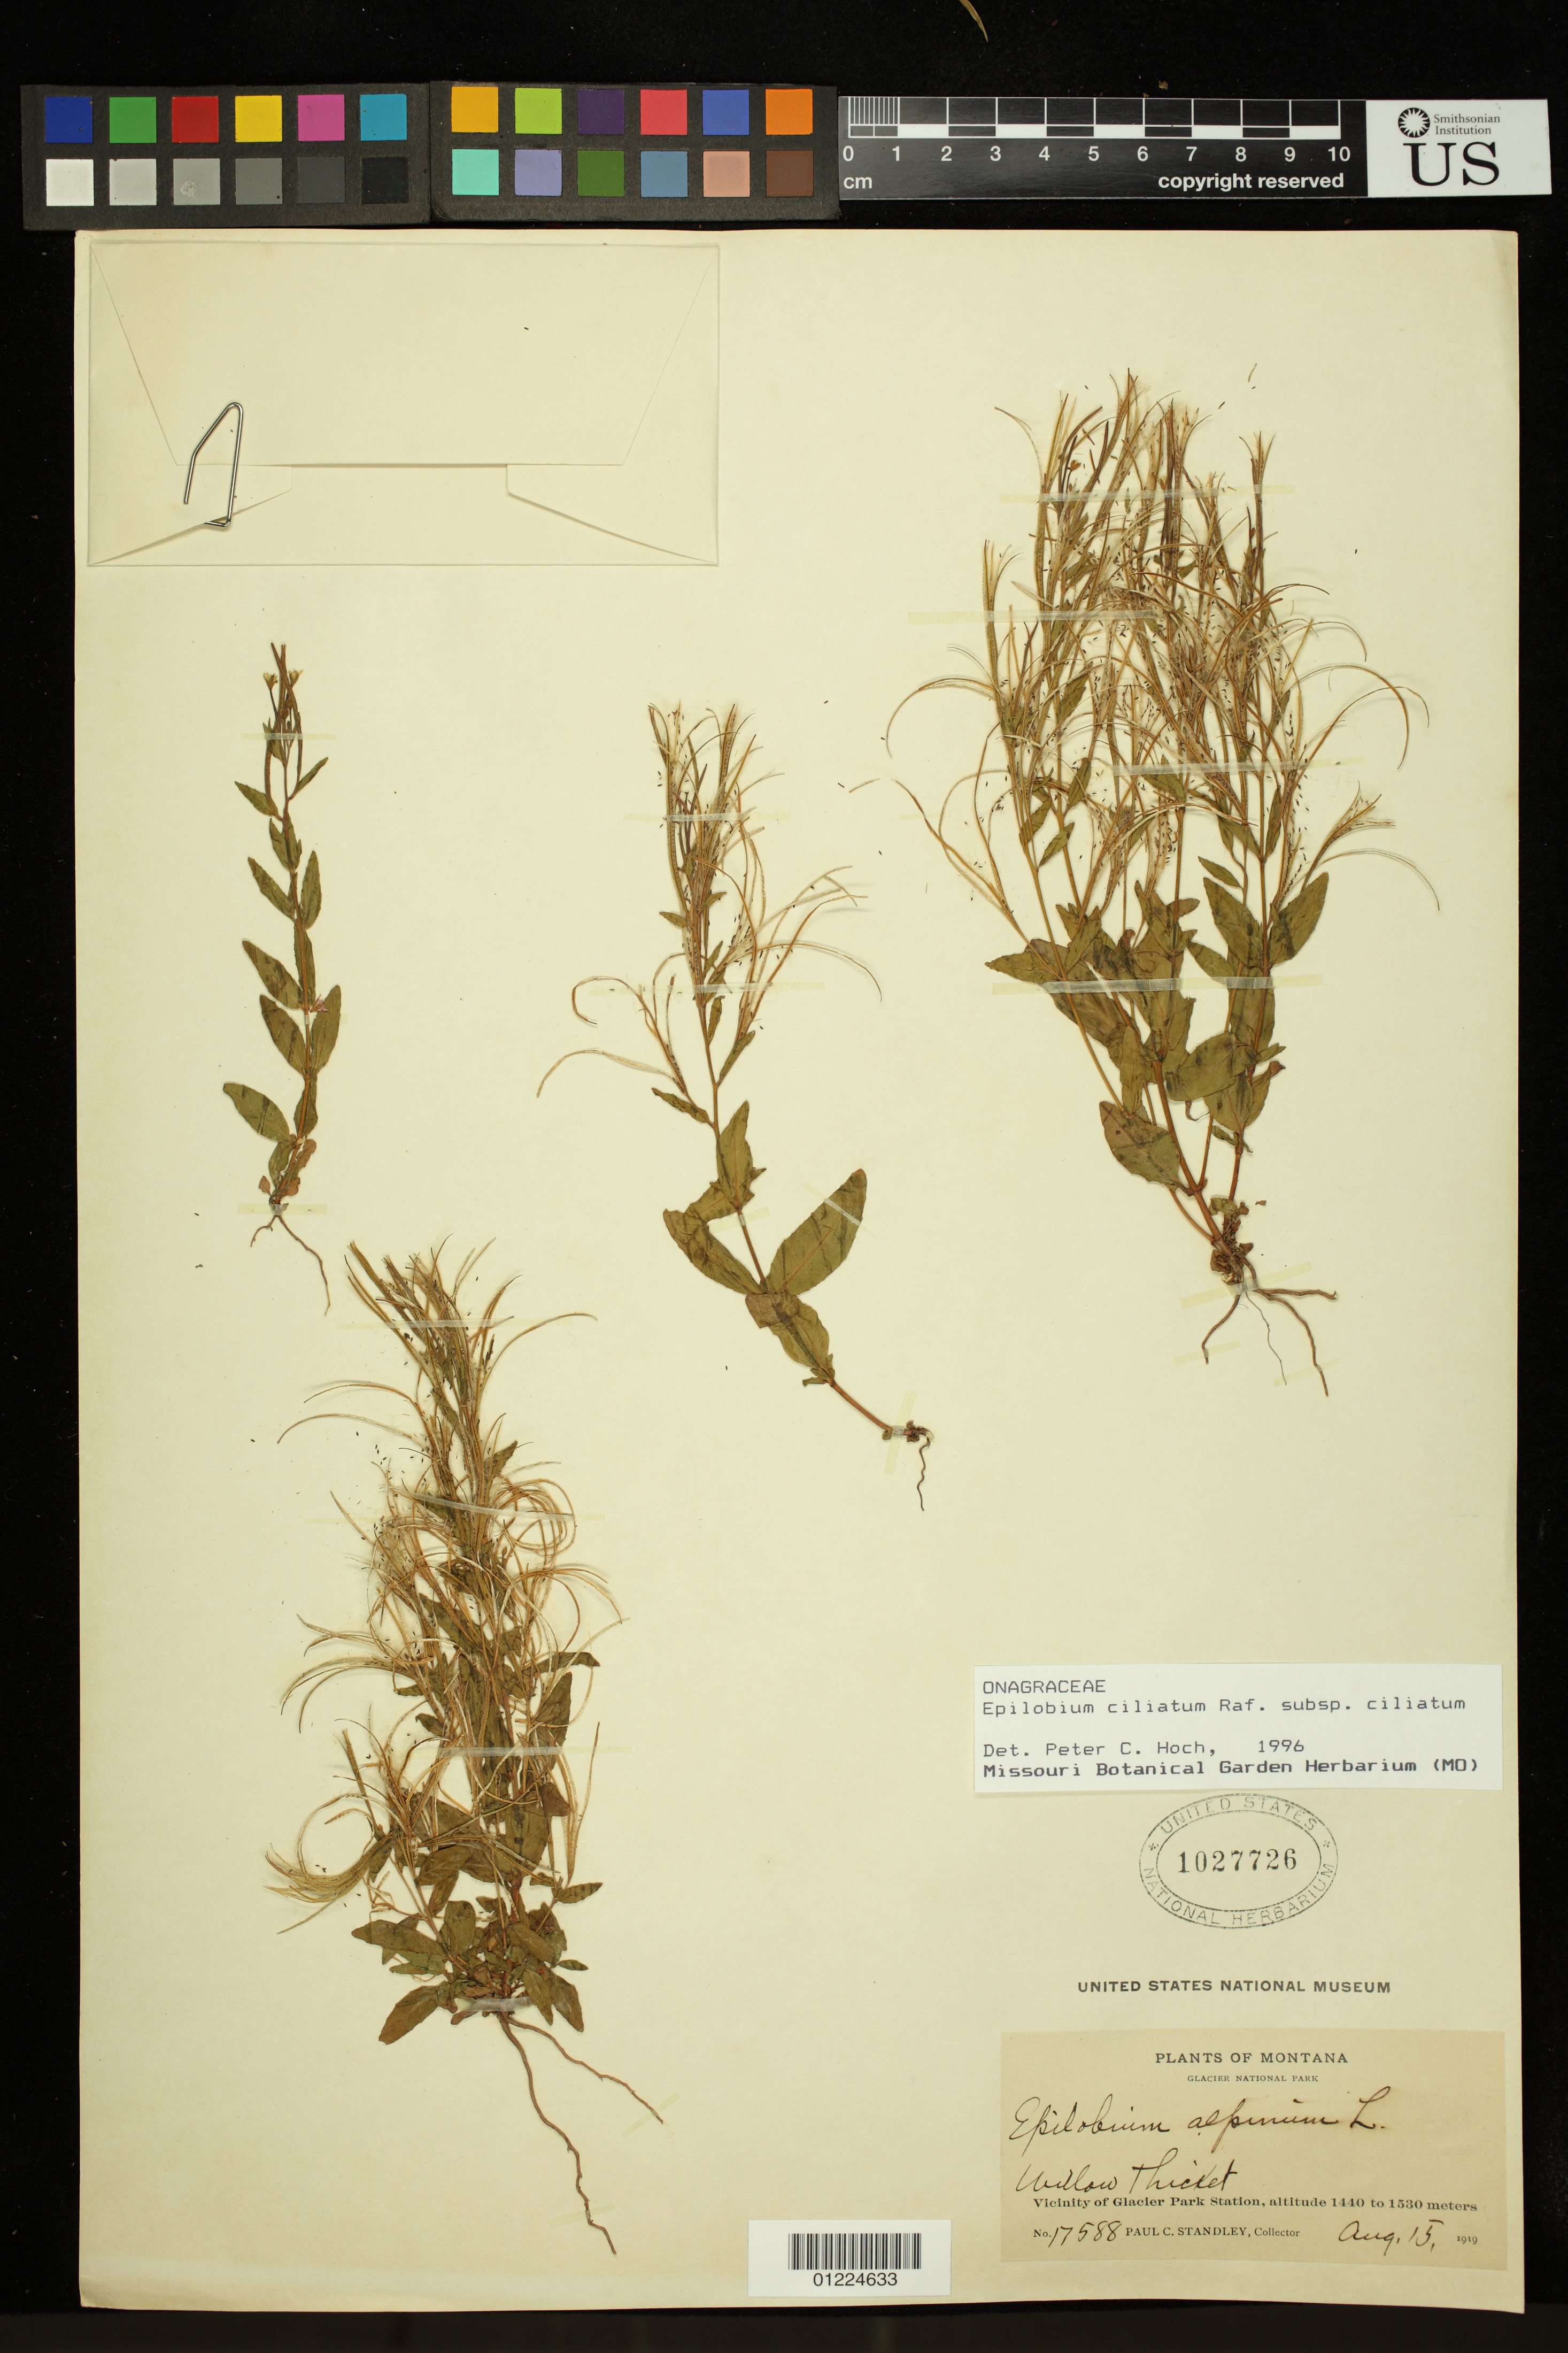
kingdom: Plantae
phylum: Tracheophyta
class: Magnoliopsida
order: Myrtales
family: Onagraceae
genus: Epilobium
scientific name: Epilobium ciliatum subsp. ciliatum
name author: Raf.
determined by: Hoch, P. C.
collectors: P. C. Standley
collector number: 17588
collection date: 1919-08-15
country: United States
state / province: Montana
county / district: Glacier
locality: Glacier National park, Vicinity of Glacier Park Station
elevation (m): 1440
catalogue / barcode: US 1027726